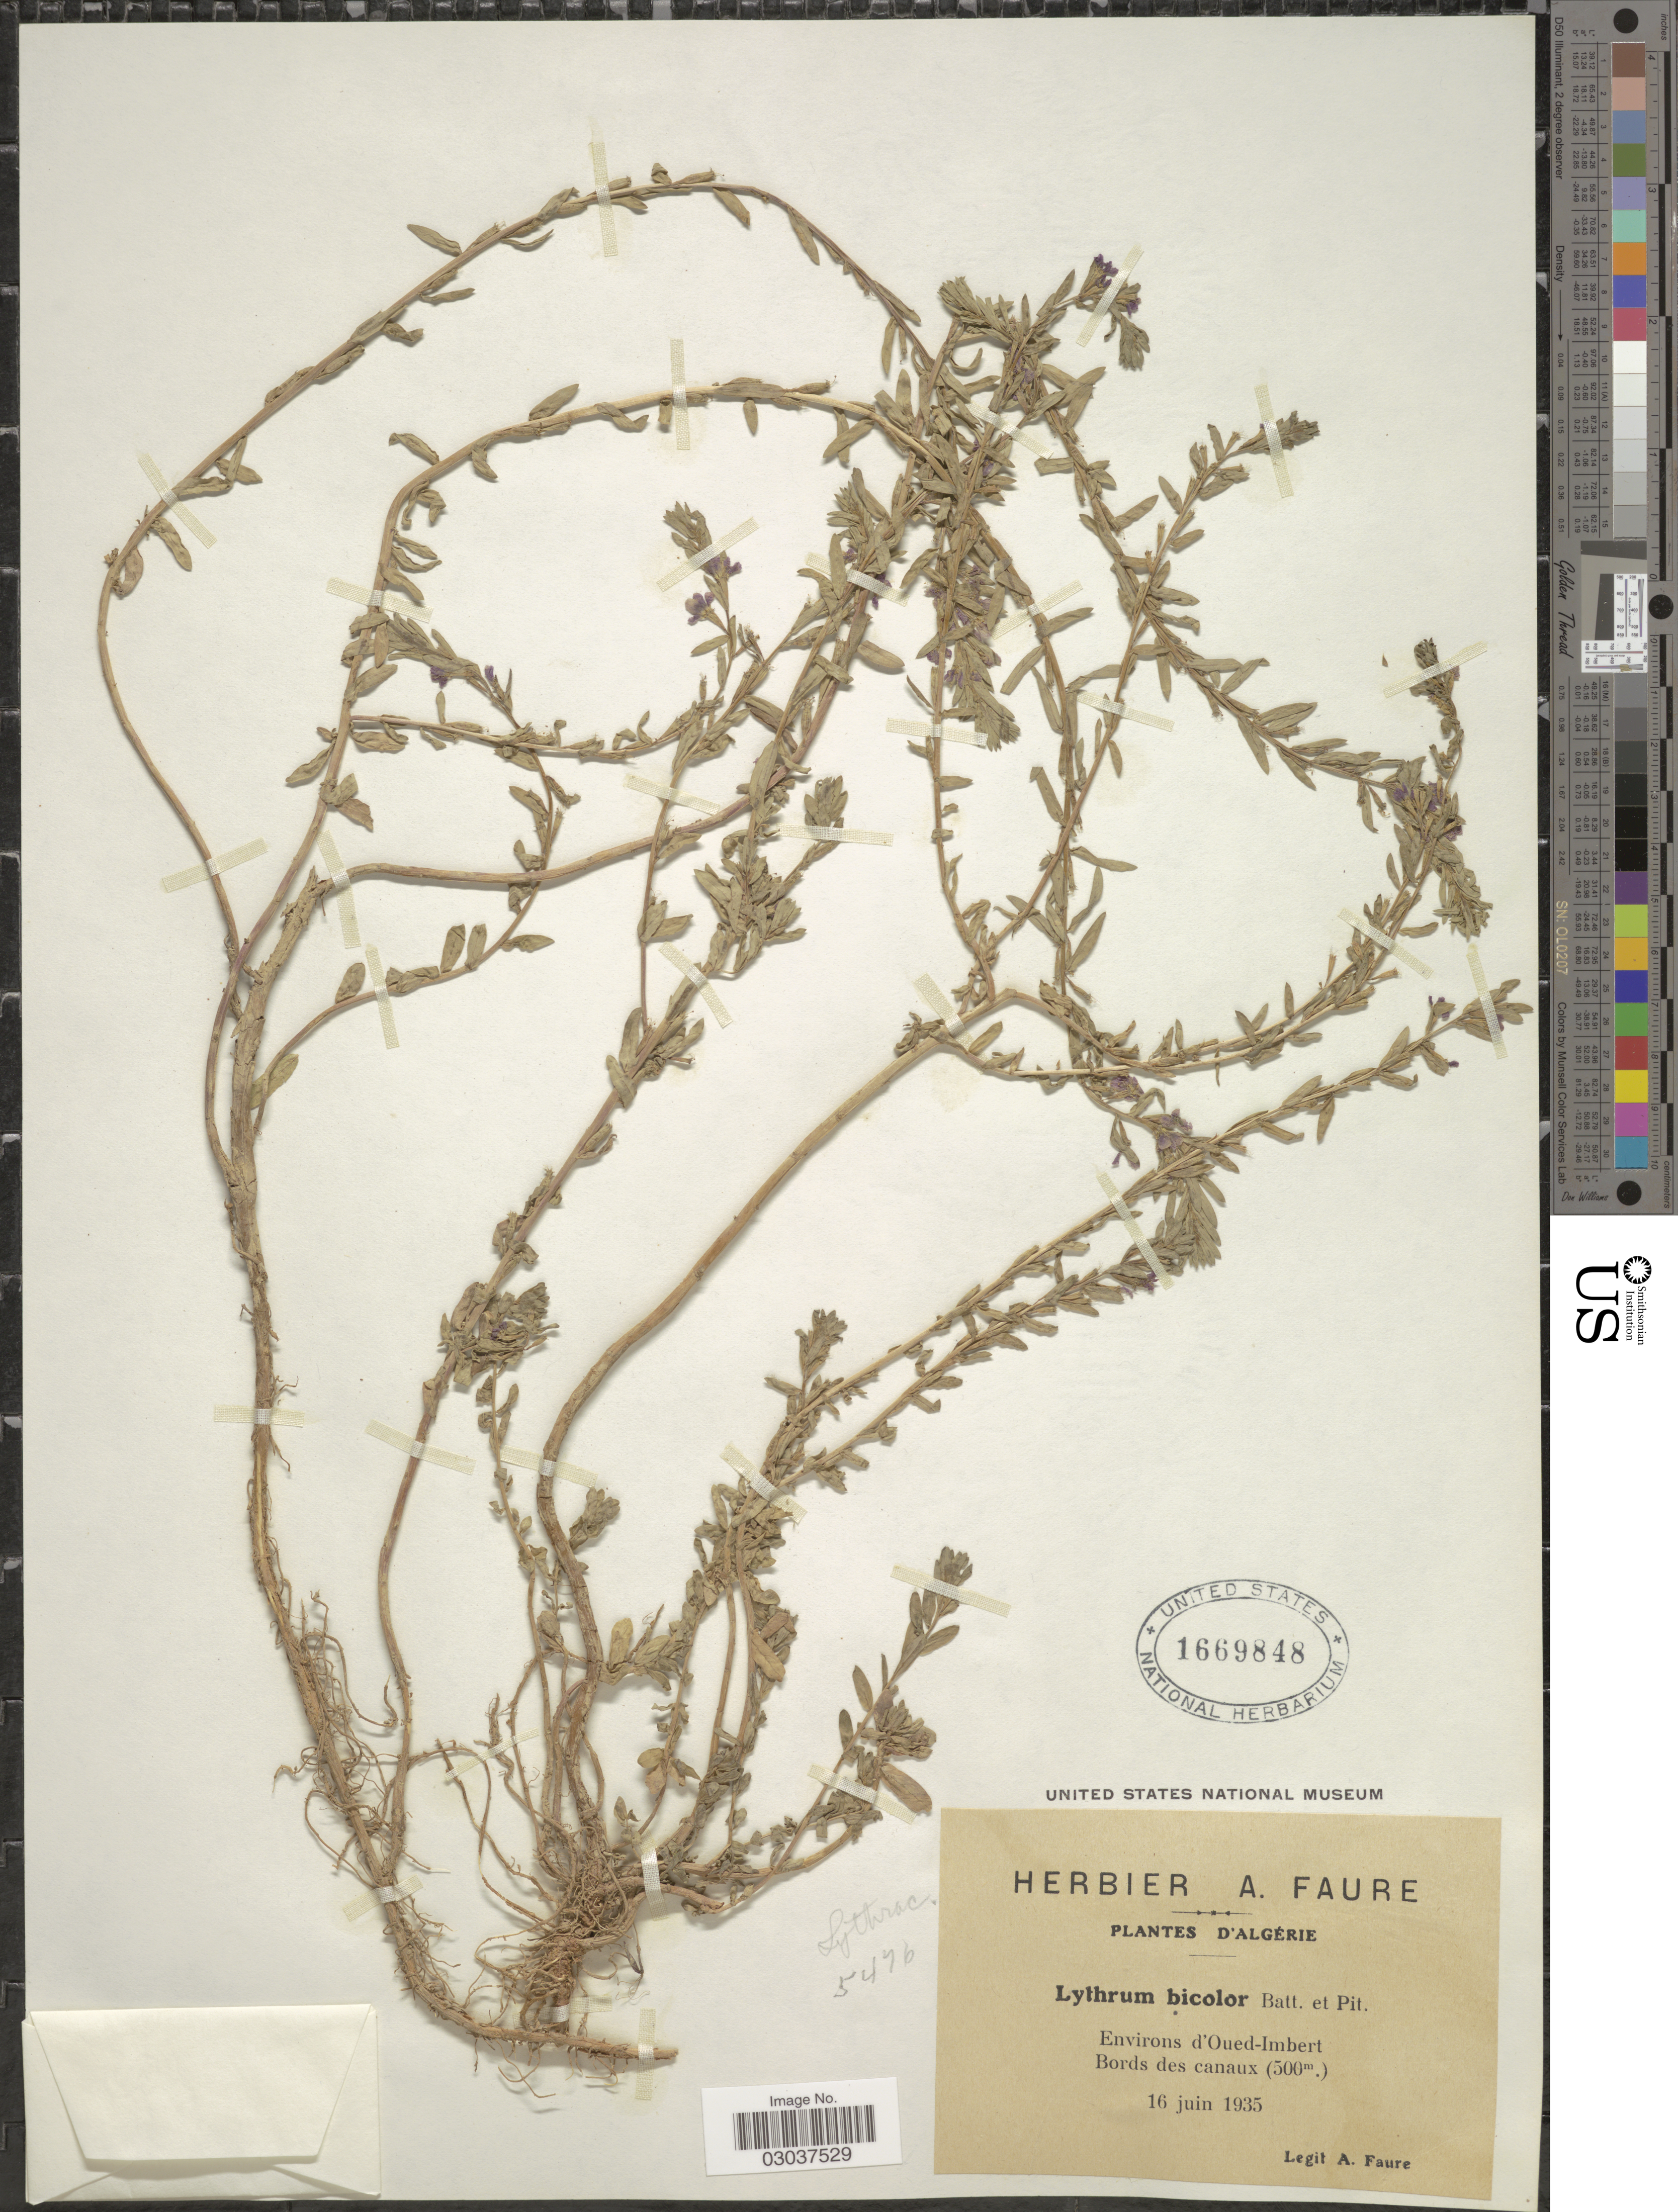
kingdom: Plantae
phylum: Tracheophyta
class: Magnoliopsida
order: Myrtales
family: Lythraceae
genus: Lythrum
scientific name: Lythrum bicolor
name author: Batt. & Pit.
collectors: A. Faure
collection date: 1935-06-16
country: Algeria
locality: D'Algérie. Environs d'Oued-Imbert. Bords des canaux.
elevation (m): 500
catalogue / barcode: US 1669848